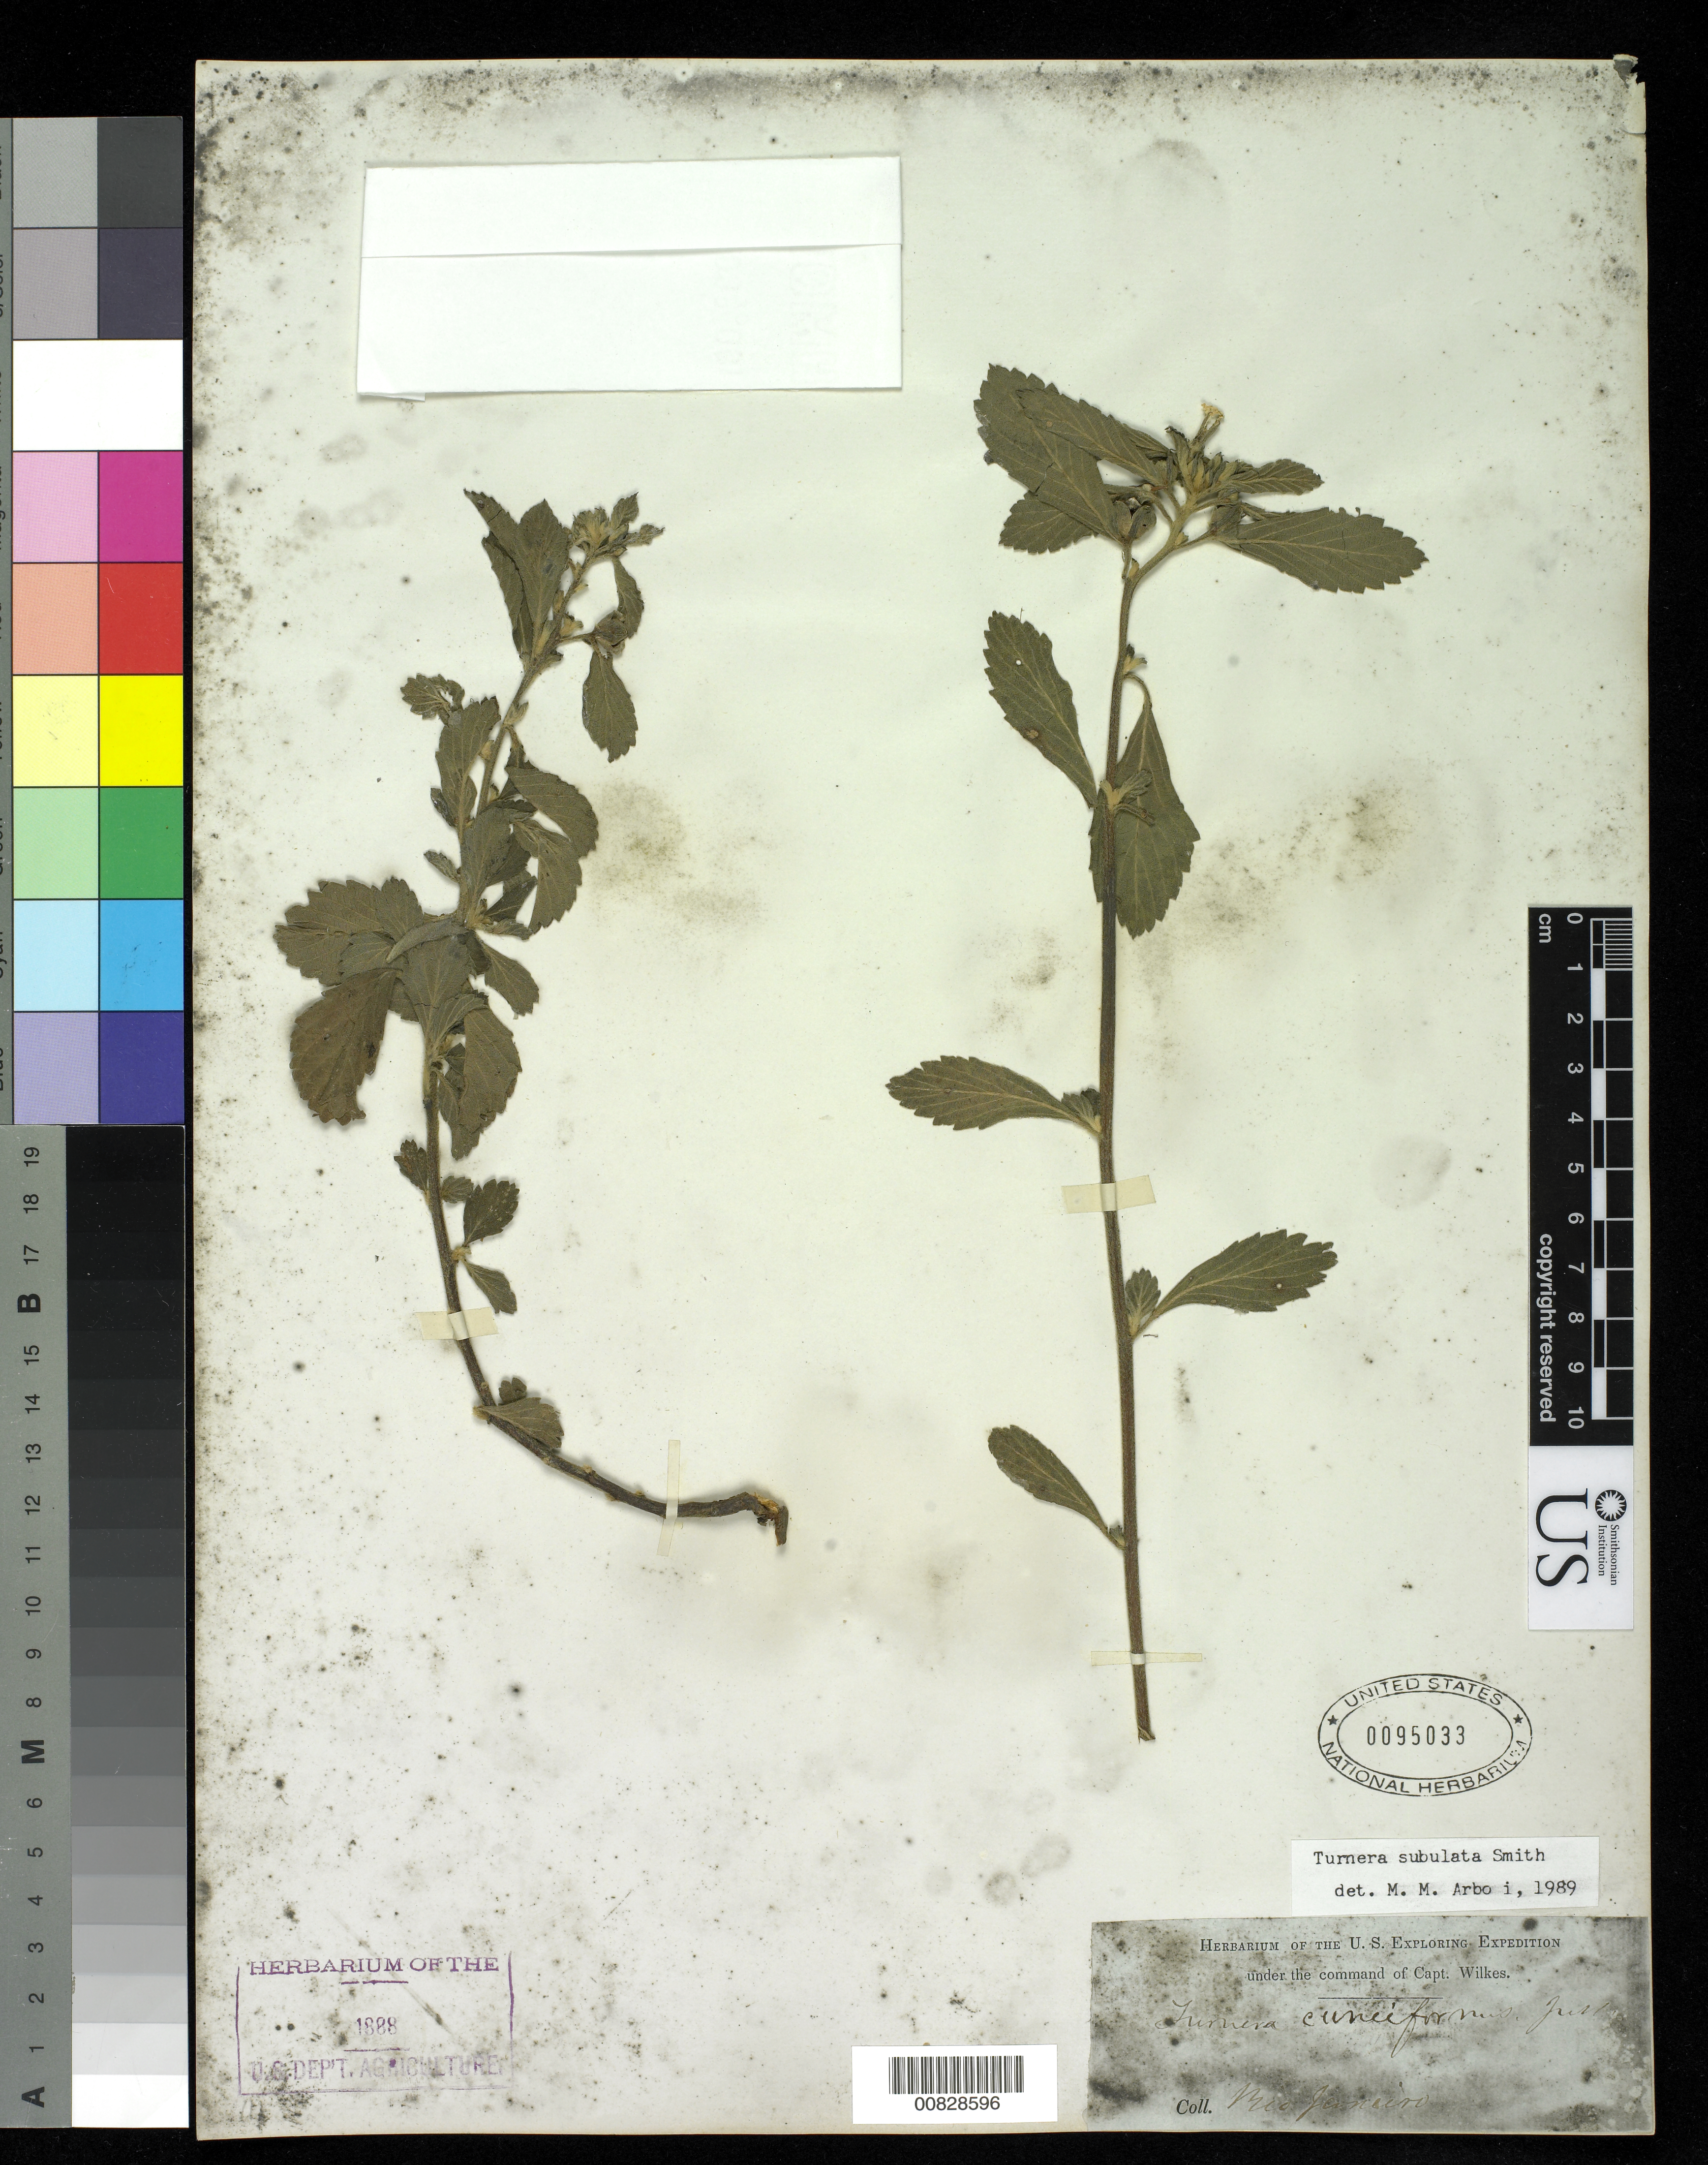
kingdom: Plantae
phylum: Tracheophyta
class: Magnoliopsida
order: Malpighiales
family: Turneraceae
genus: Turnera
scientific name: Turnera subulata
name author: Sm.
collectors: Wilkes Explor. Exped.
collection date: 1838/1842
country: Brazil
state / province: Rio de Janeiro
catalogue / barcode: US 95033